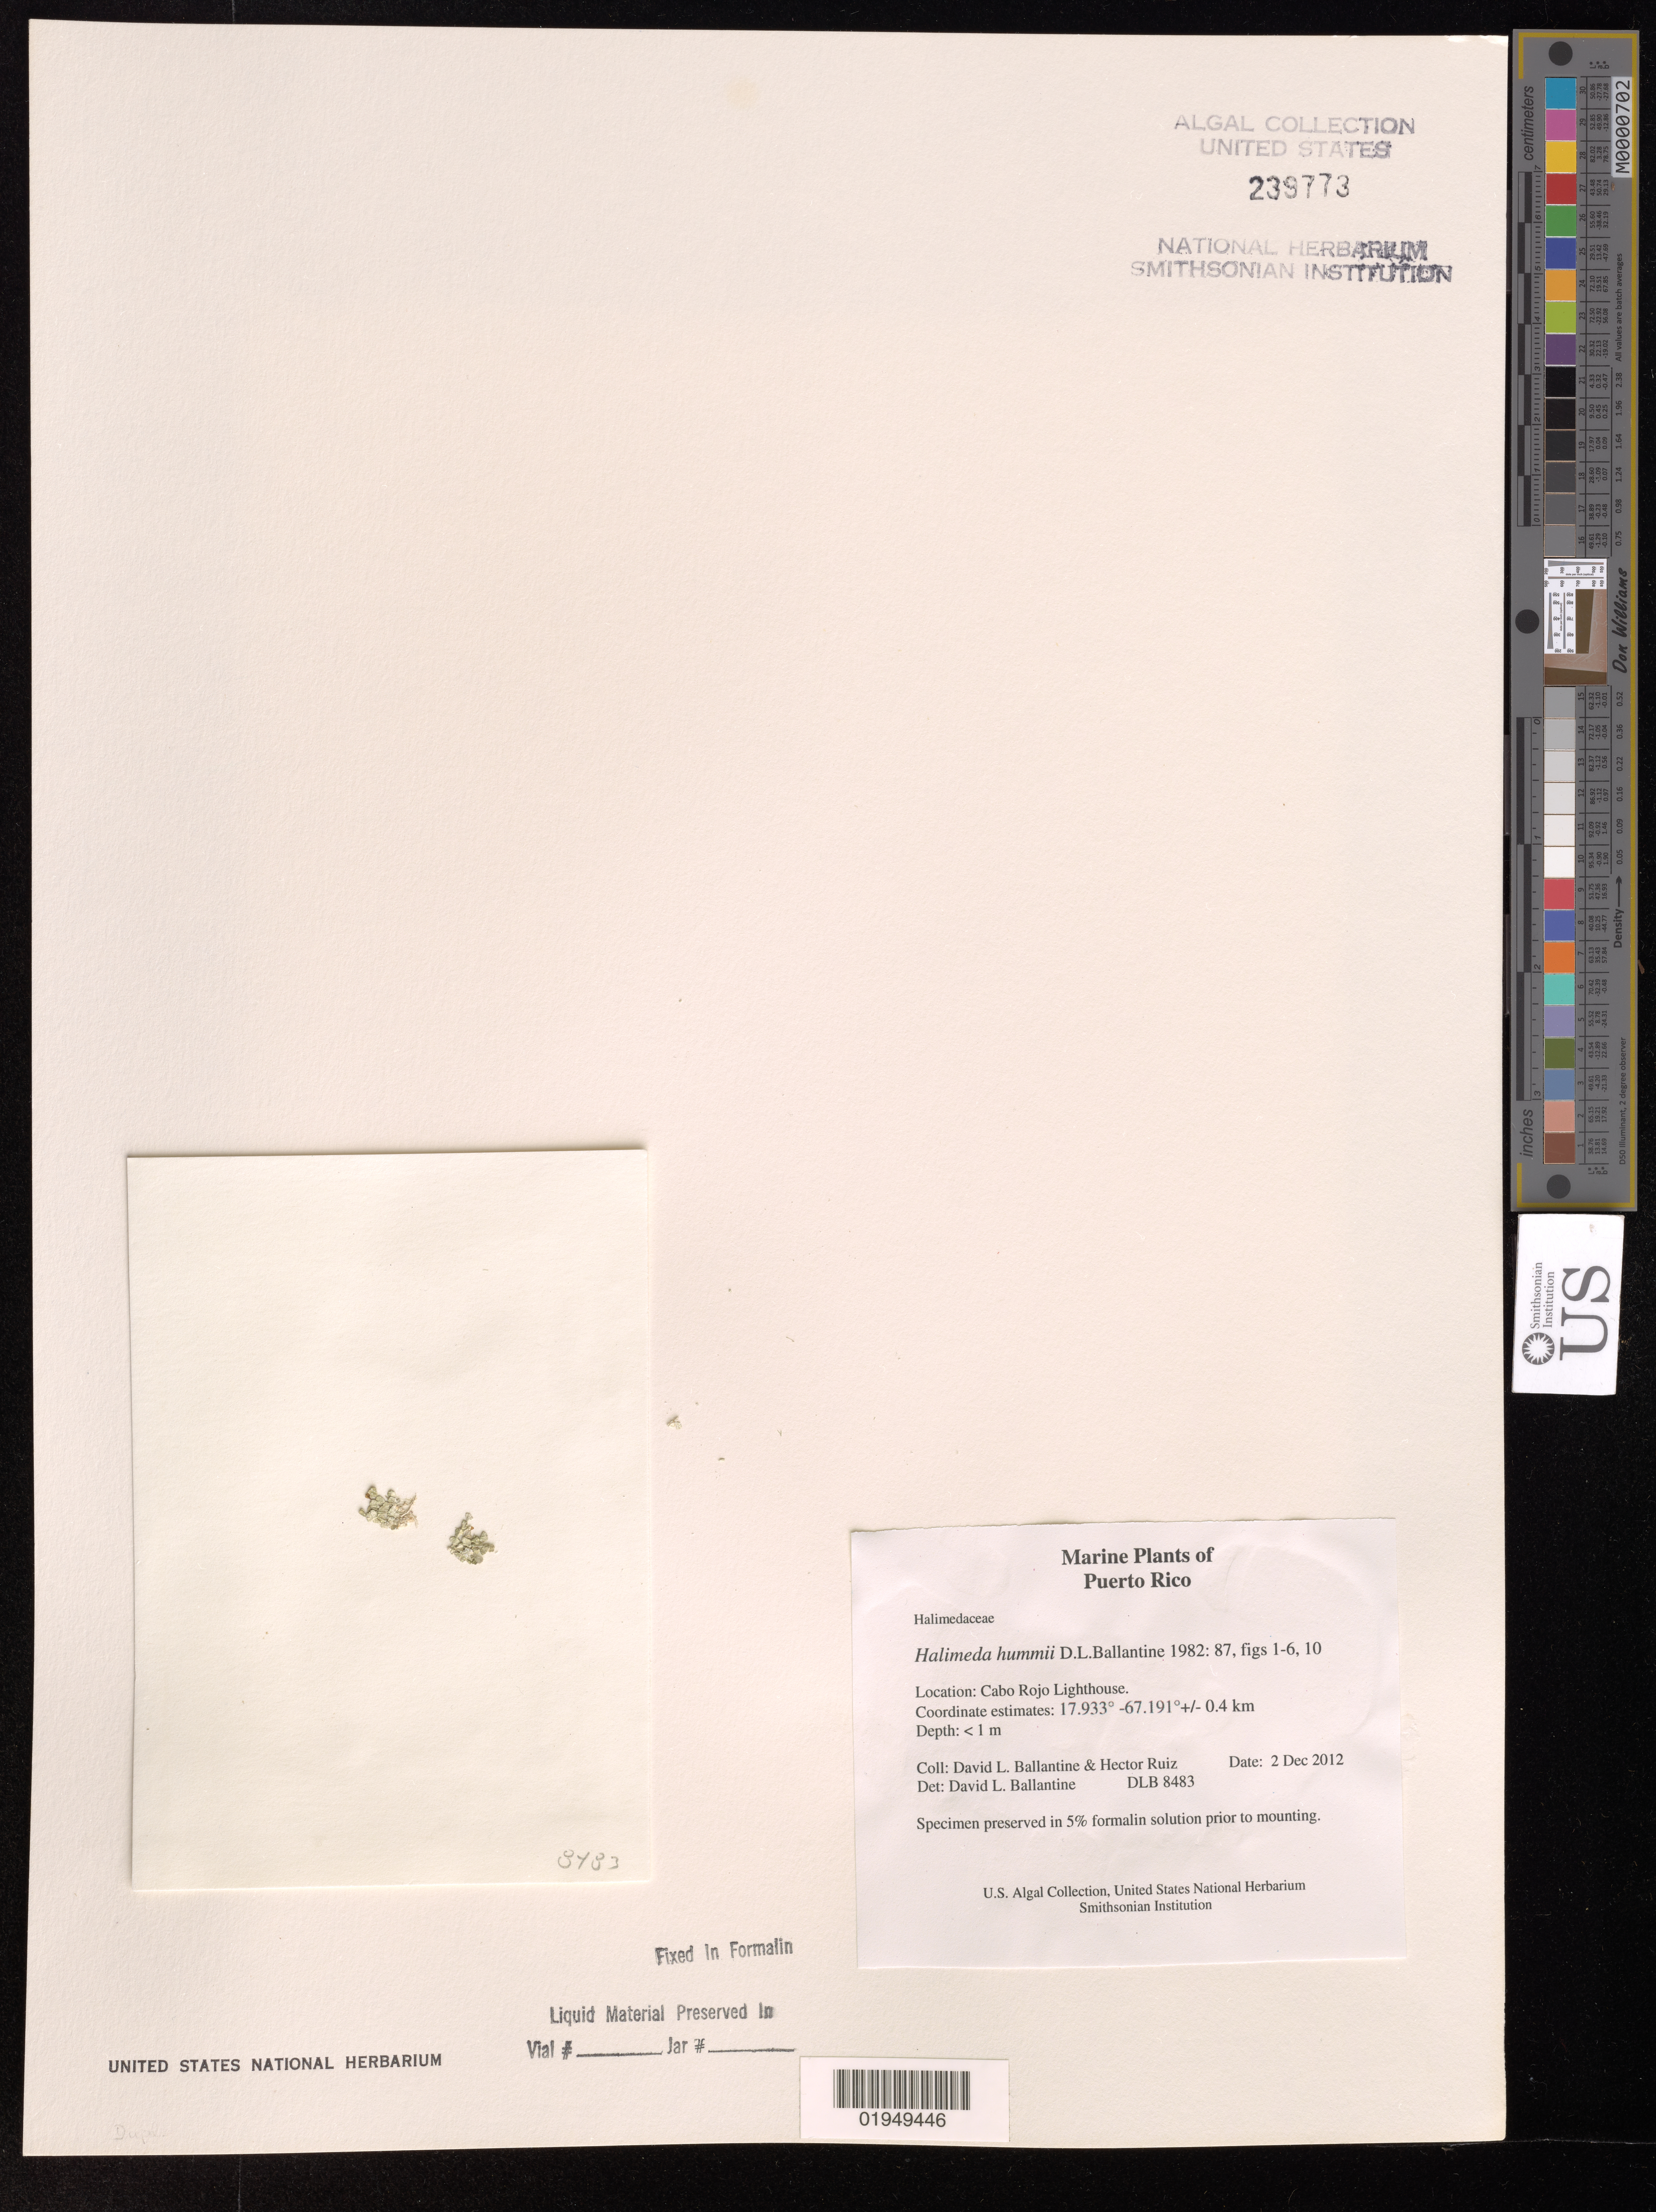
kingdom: Plantae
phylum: Chlorophyta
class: Ulvophyceae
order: Bryopsidales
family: Halimedaceae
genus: Halimeda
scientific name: Halimeda hummii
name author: D.L. Ballant.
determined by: Ballentine, D. L.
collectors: D.L. Ballantine & H. Ruiz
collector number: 8483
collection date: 2012-12-02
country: Puerto Rico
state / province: Cabo Rojo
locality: Cabo Rojo Lighthouse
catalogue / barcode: US 239773